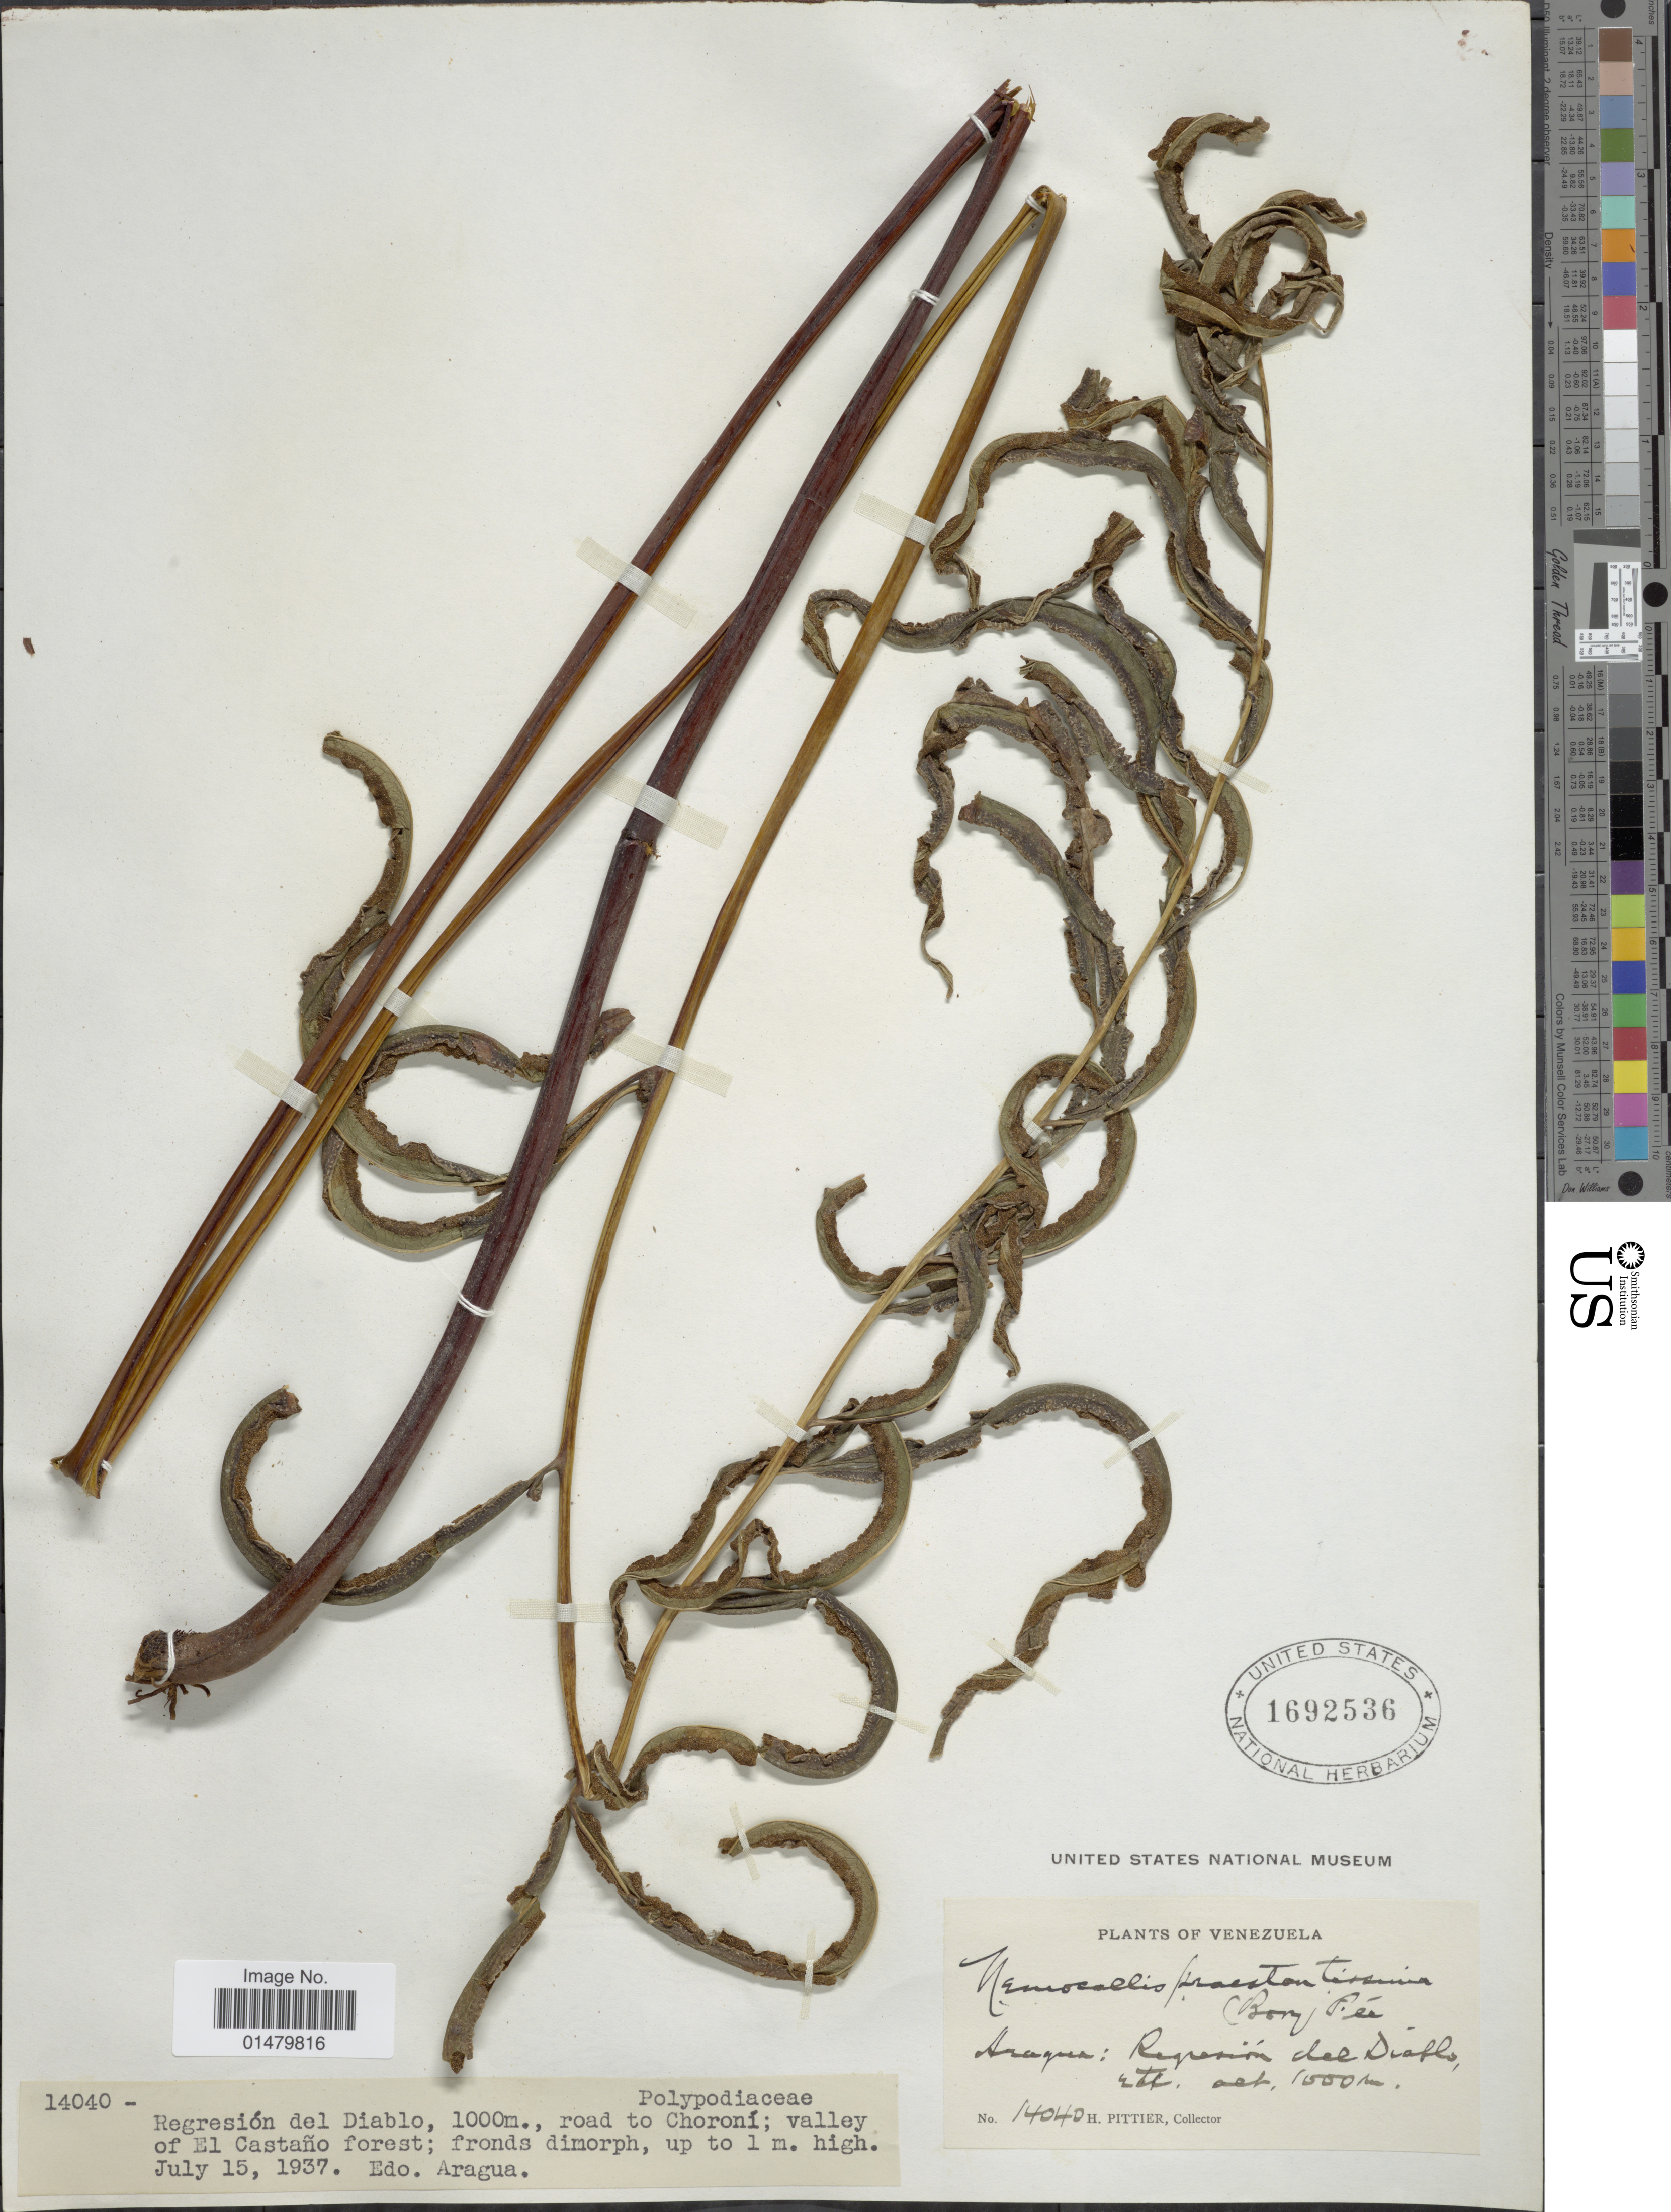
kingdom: Plantae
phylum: Tracheophyta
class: Polypodiopsida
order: Polypodiales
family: Pteridaceae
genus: Pteris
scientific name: Pteris praestantissima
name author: (Bory ex Fée) Christenh.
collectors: H. F. Pittier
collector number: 14040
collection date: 1937-07-15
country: Venezuela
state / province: Aragua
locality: Regresion del Diablo. Road to Choroni; valley of El Castano forest. Edo. Aragua.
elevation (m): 1000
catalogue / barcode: US 1692536